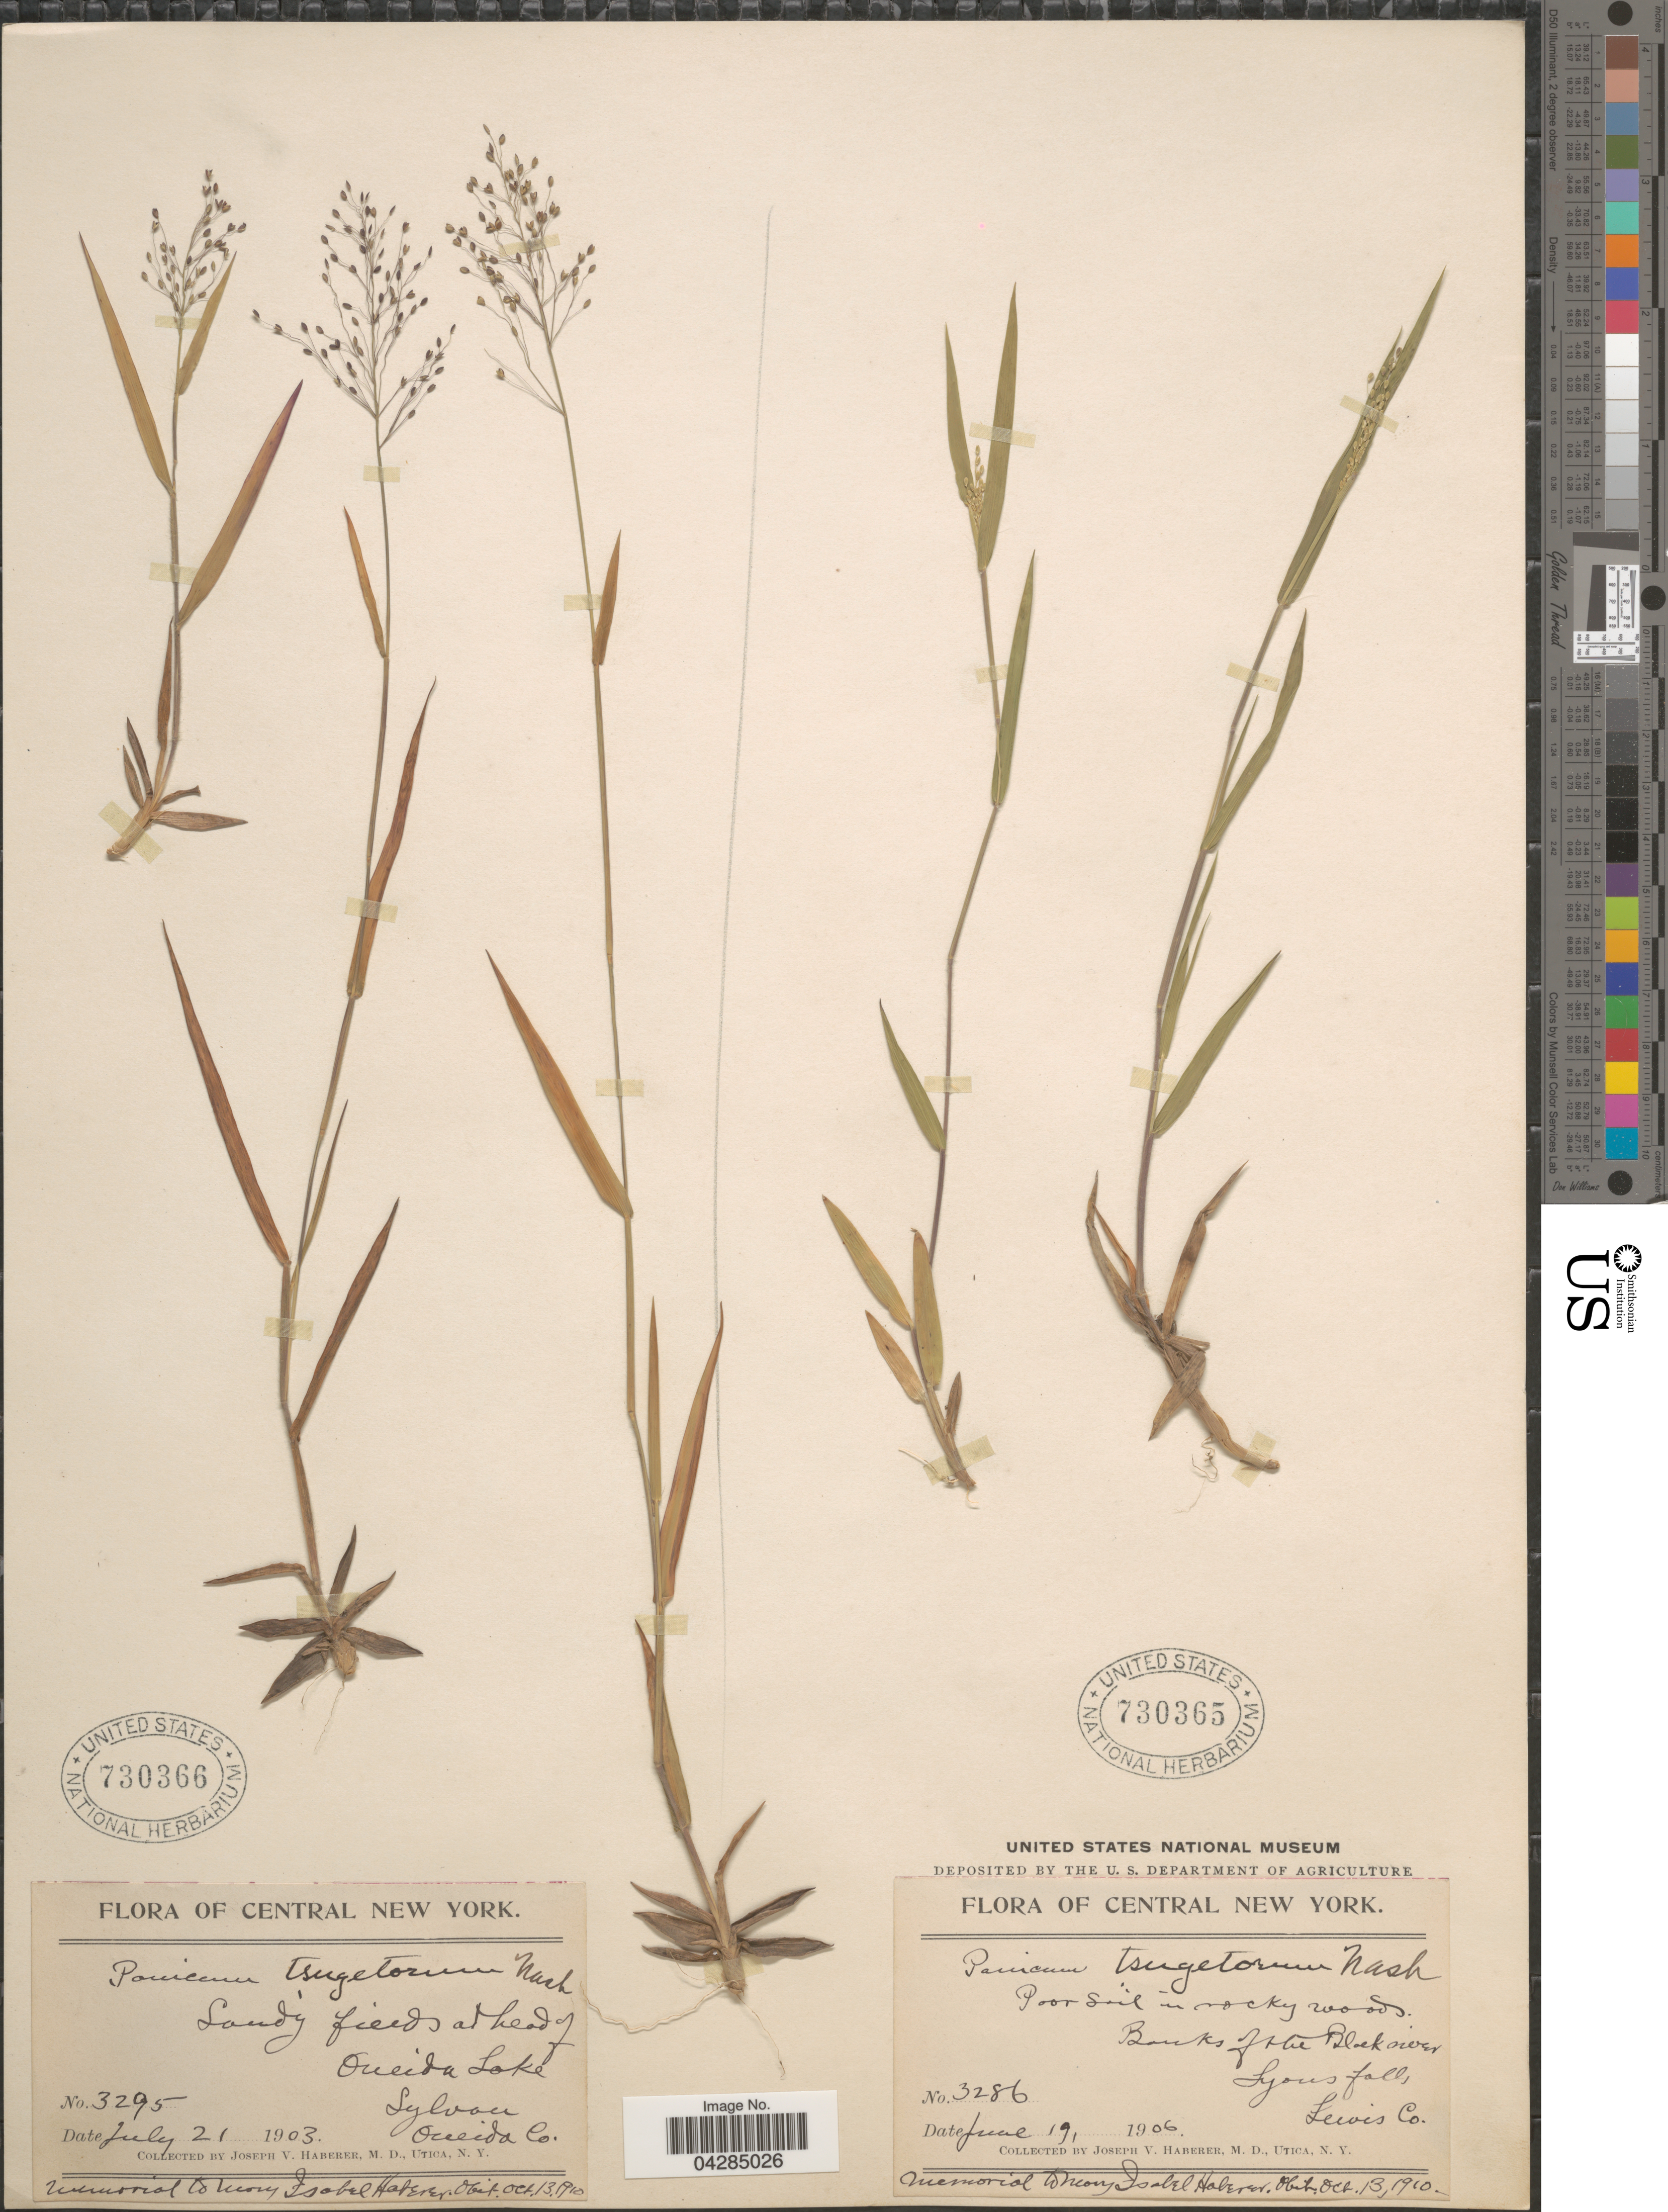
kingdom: Plantae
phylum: Tracheophyta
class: Liliopsida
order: Poales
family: Poaceae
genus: Dichanthelium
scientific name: Dichanthelium portoricense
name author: (Desv. ex Ham.) B.F. Hansen & Wunderlin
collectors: J. V. Haberer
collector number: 3295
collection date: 1903-07-21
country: United States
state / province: New York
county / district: Oneida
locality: Central New York. Sandy fields at head of Oneida Lake. Sylvan. Oneida Co.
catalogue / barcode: US 730366